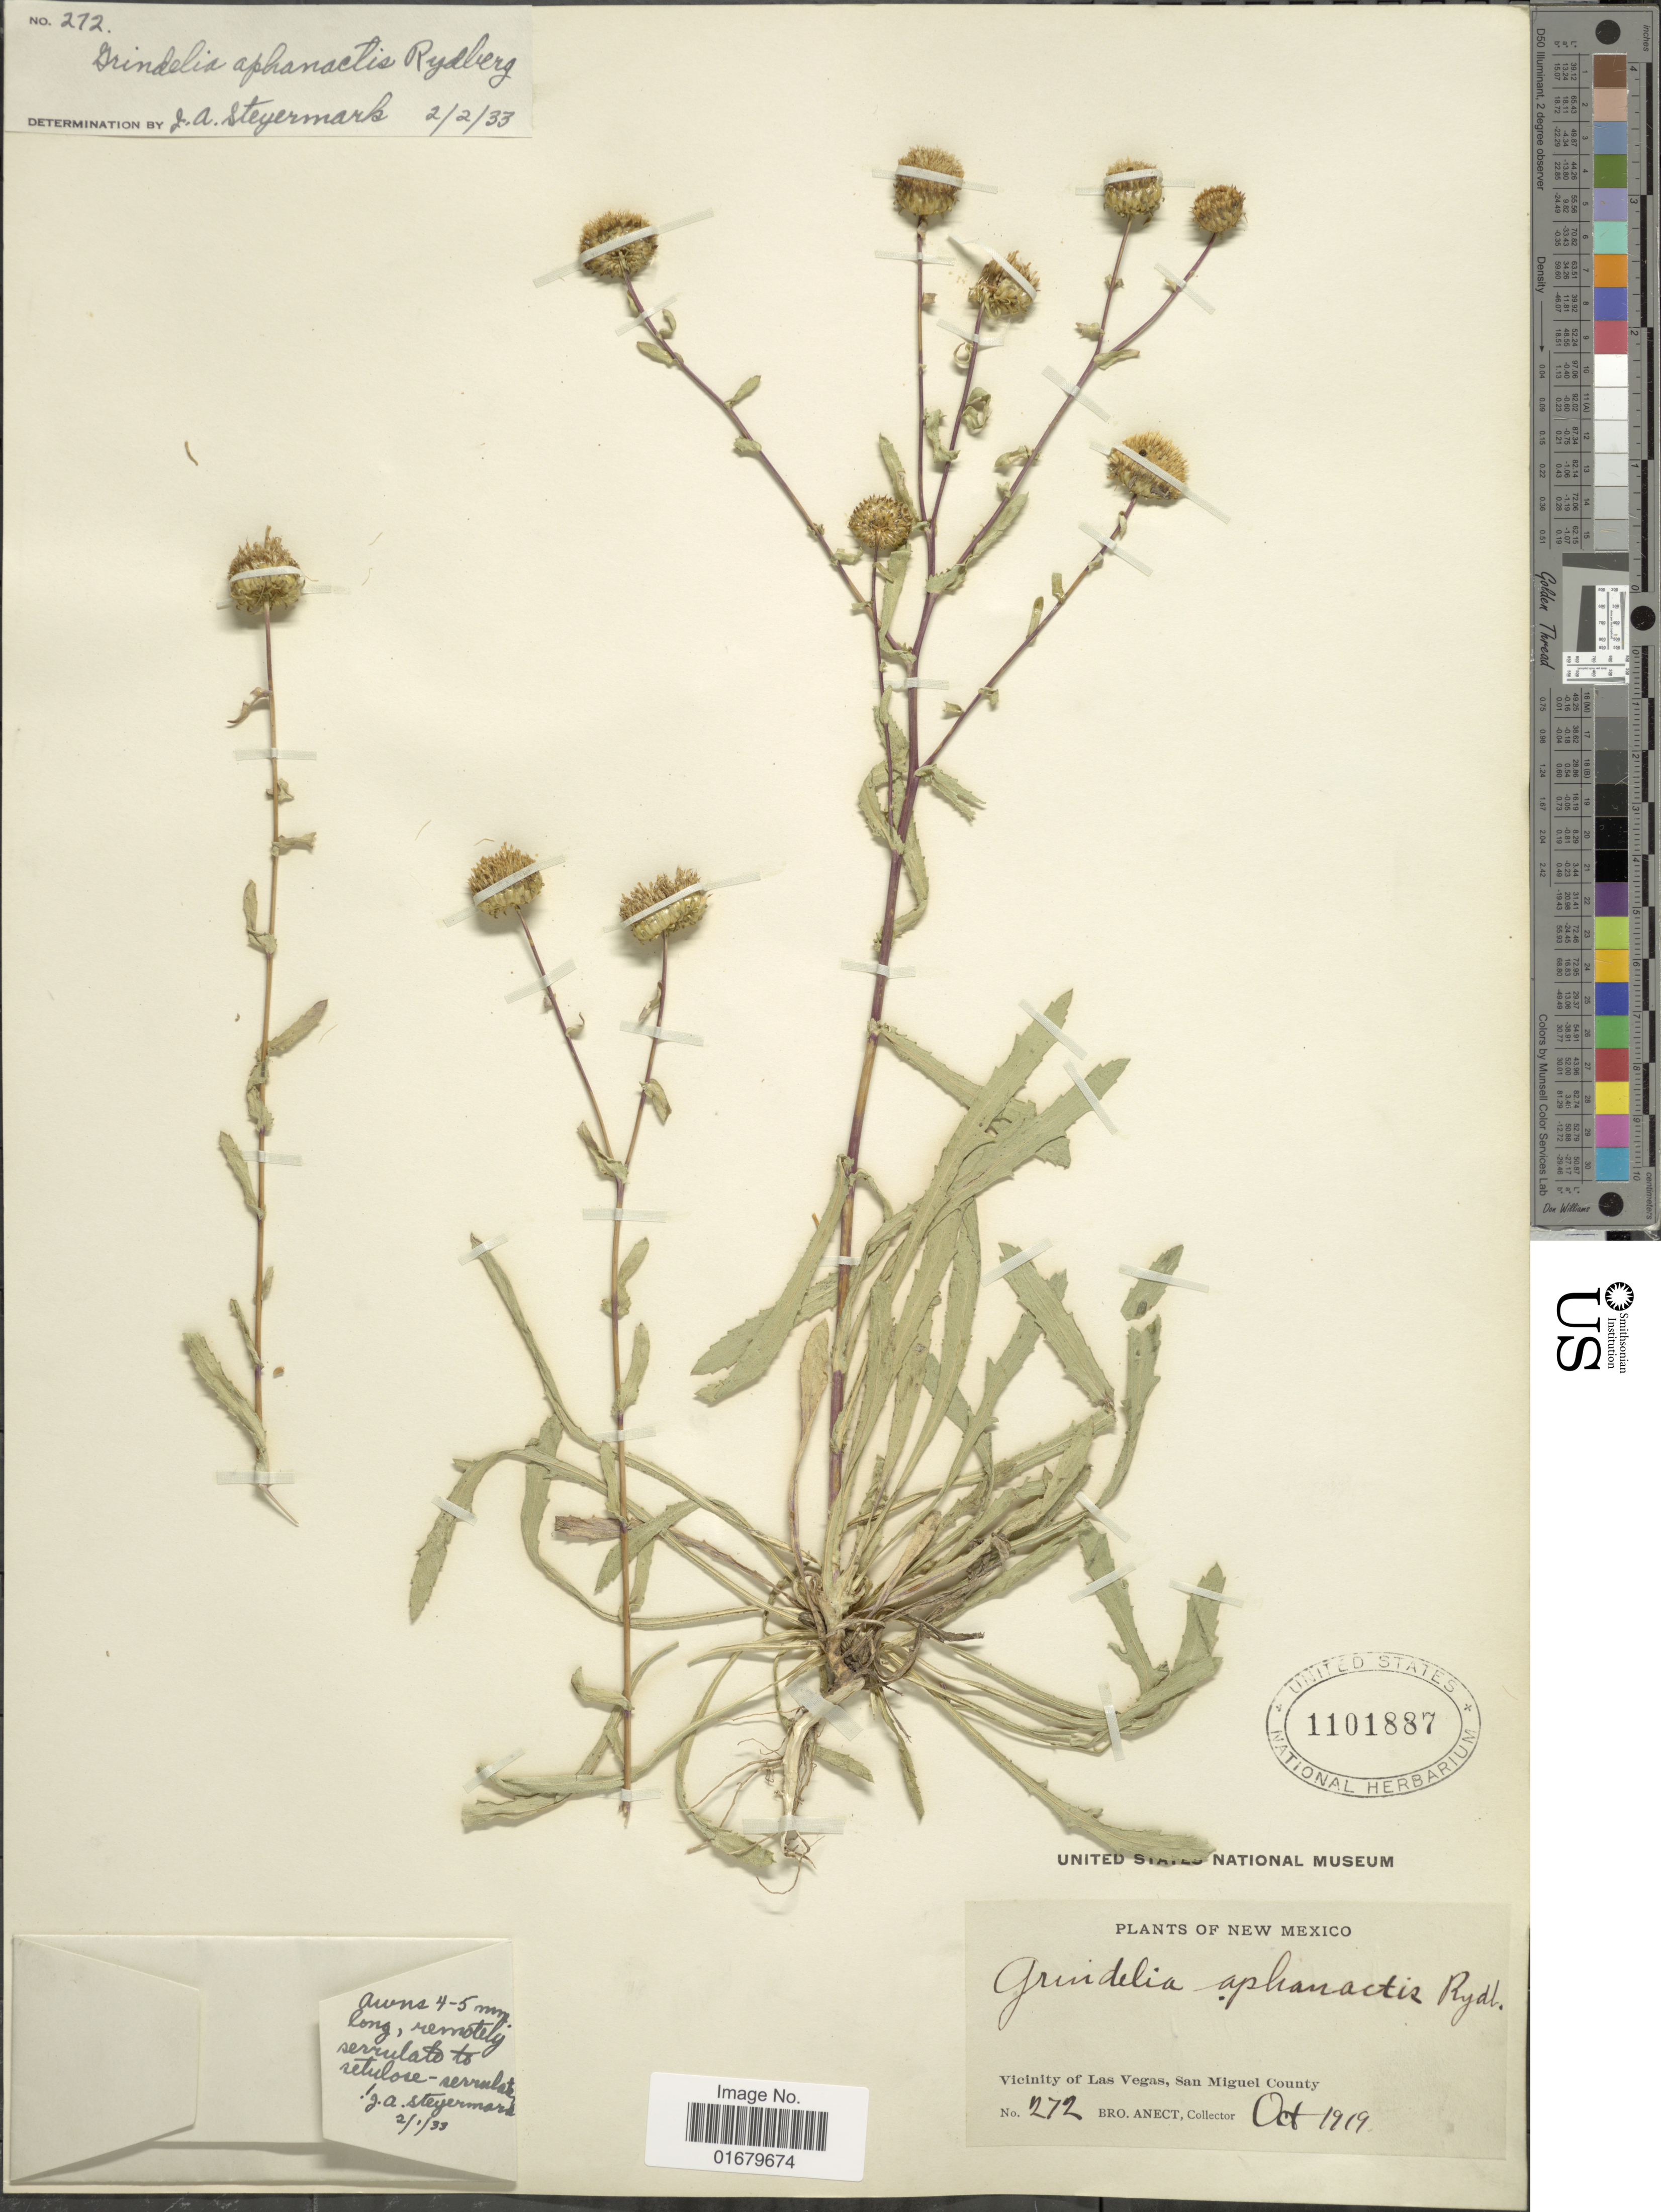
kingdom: Plantae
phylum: Tracheophyta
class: Magnoliopsida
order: Asterales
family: Asteraceae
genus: Grindelia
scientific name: Grindelia aphanactis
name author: Rydb.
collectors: B. Anect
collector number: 2727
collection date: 1919-10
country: United States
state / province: New Mexico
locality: Vicinity of Las Vegas, San Miguel County.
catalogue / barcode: US 1101887